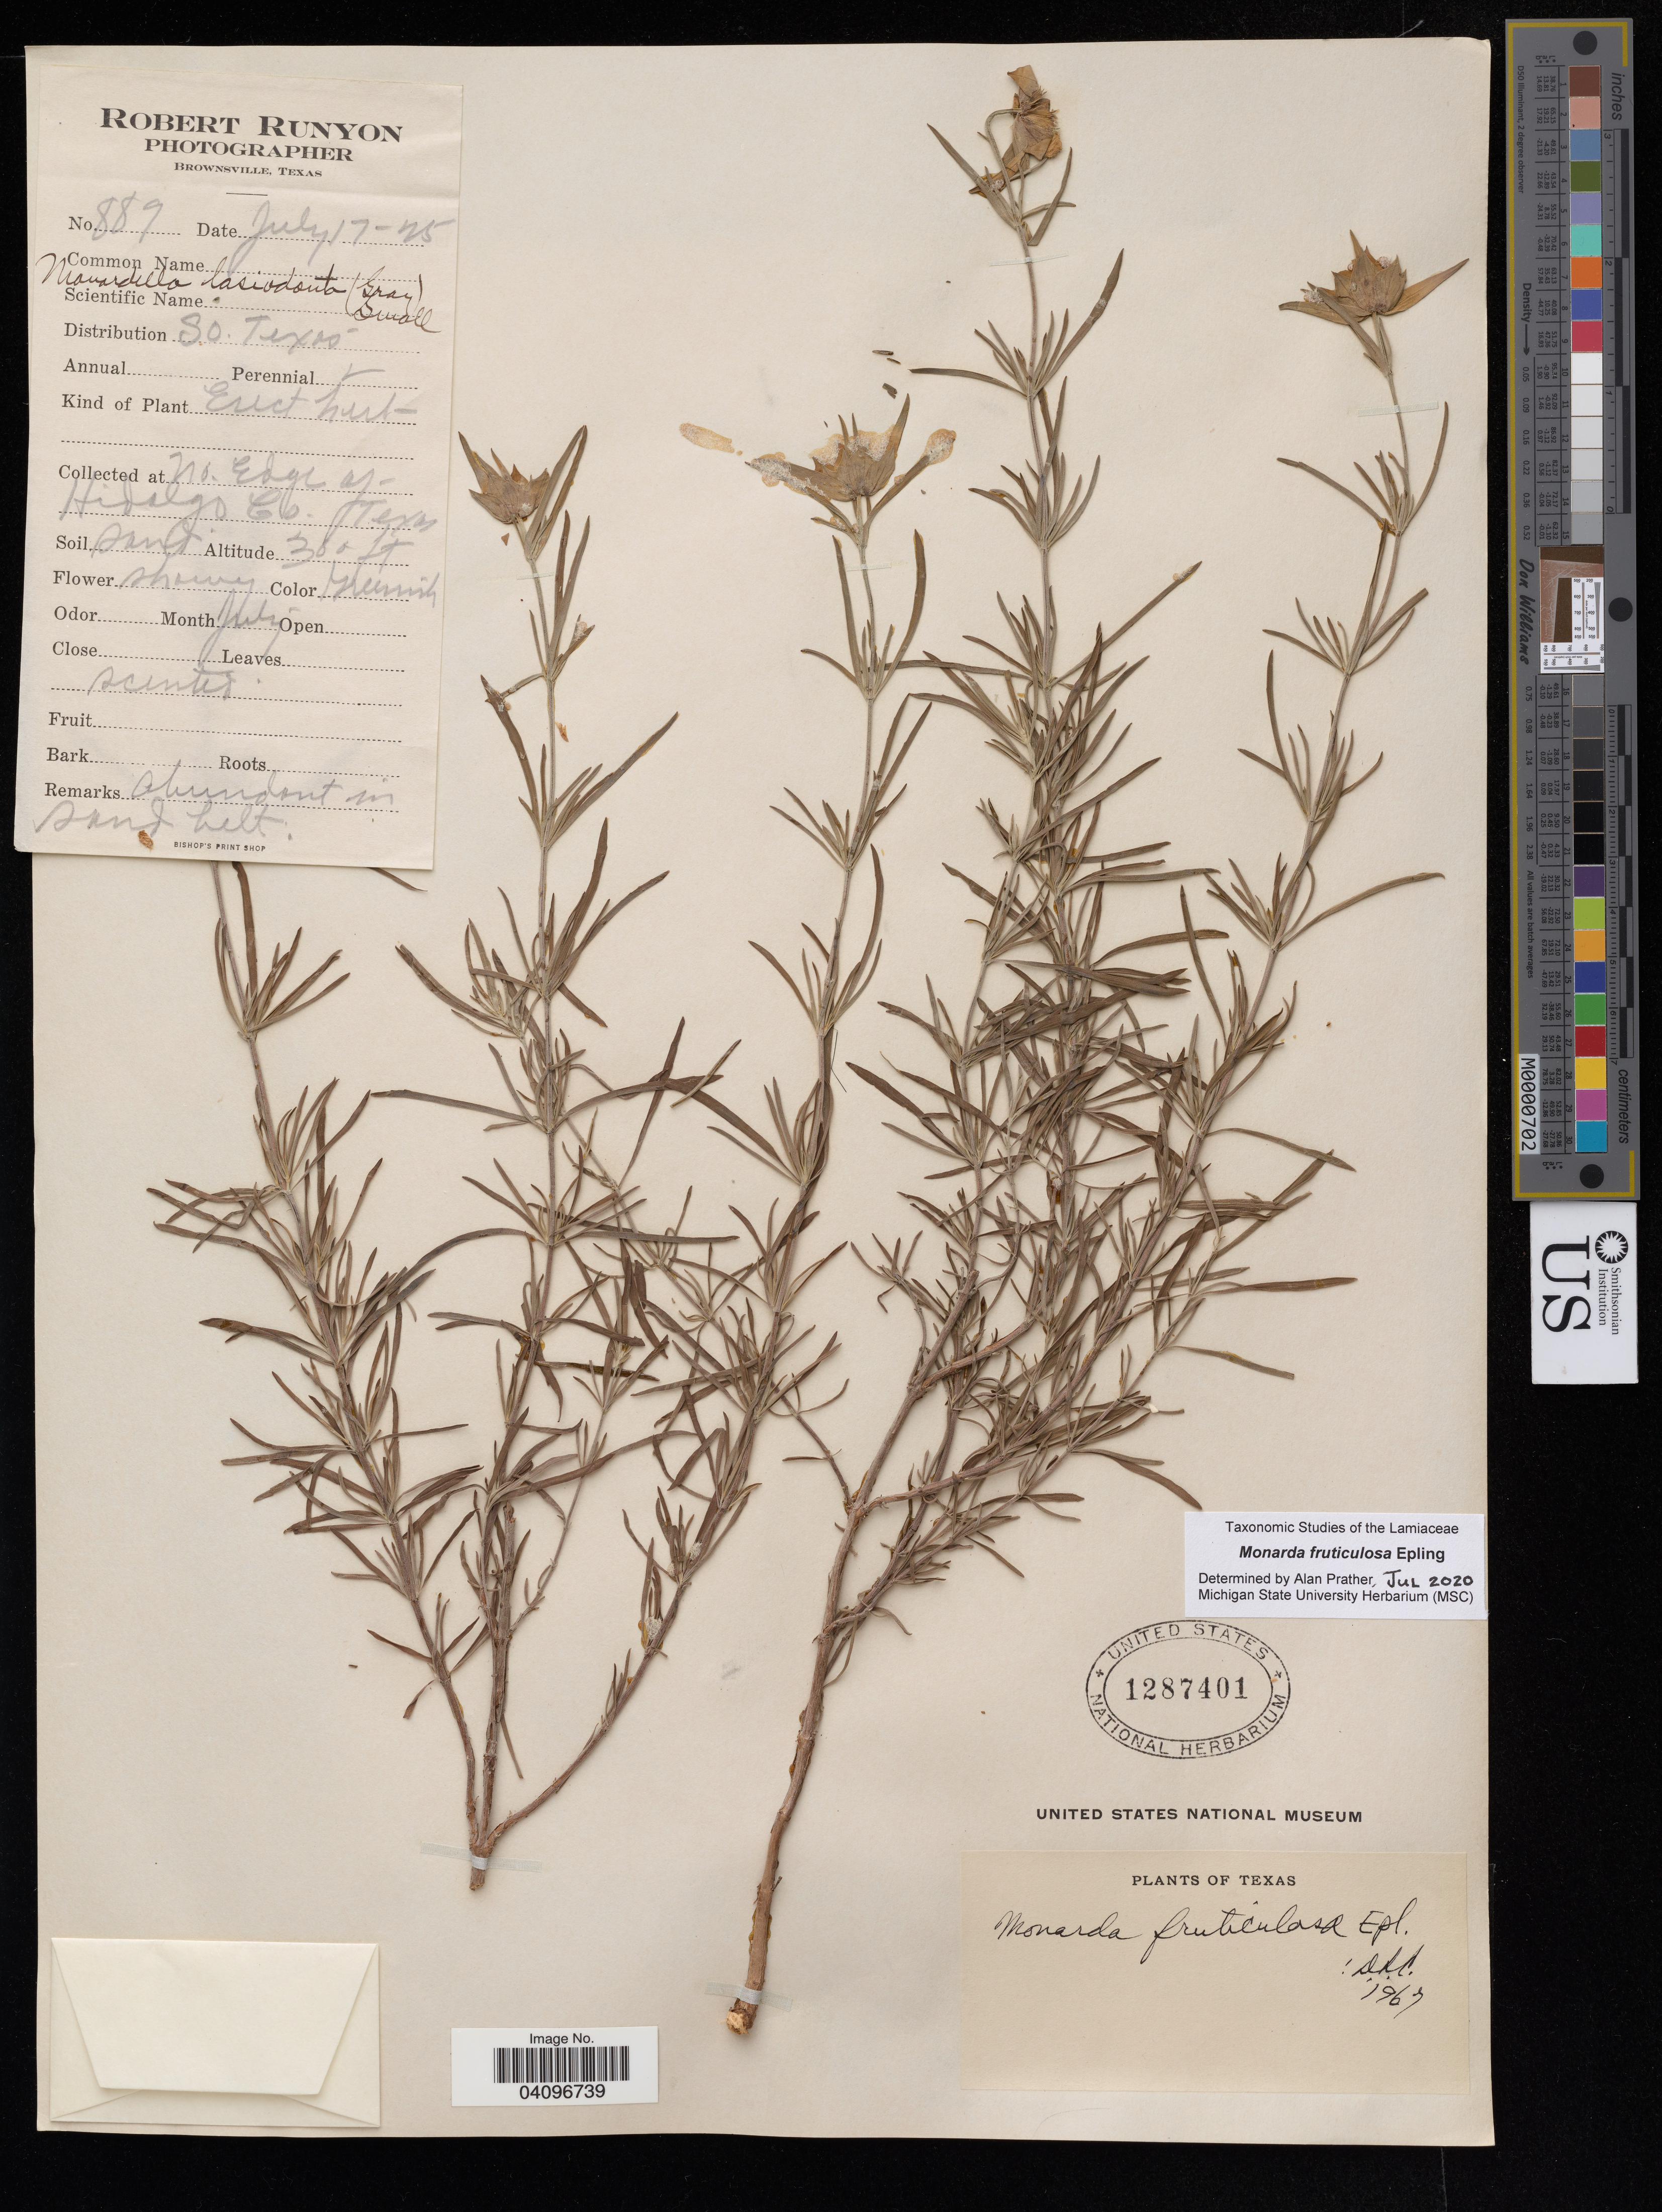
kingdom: Plantae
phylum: Tracheophyta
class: Magnoliopsida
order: Lamiales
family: Lamiaceae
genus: Monarda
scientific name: Monarda fruticulosa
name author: Epling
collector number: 889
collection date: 1925-07-17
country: United States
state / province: Texas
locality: SO. Texas.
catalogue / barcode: US 1287401